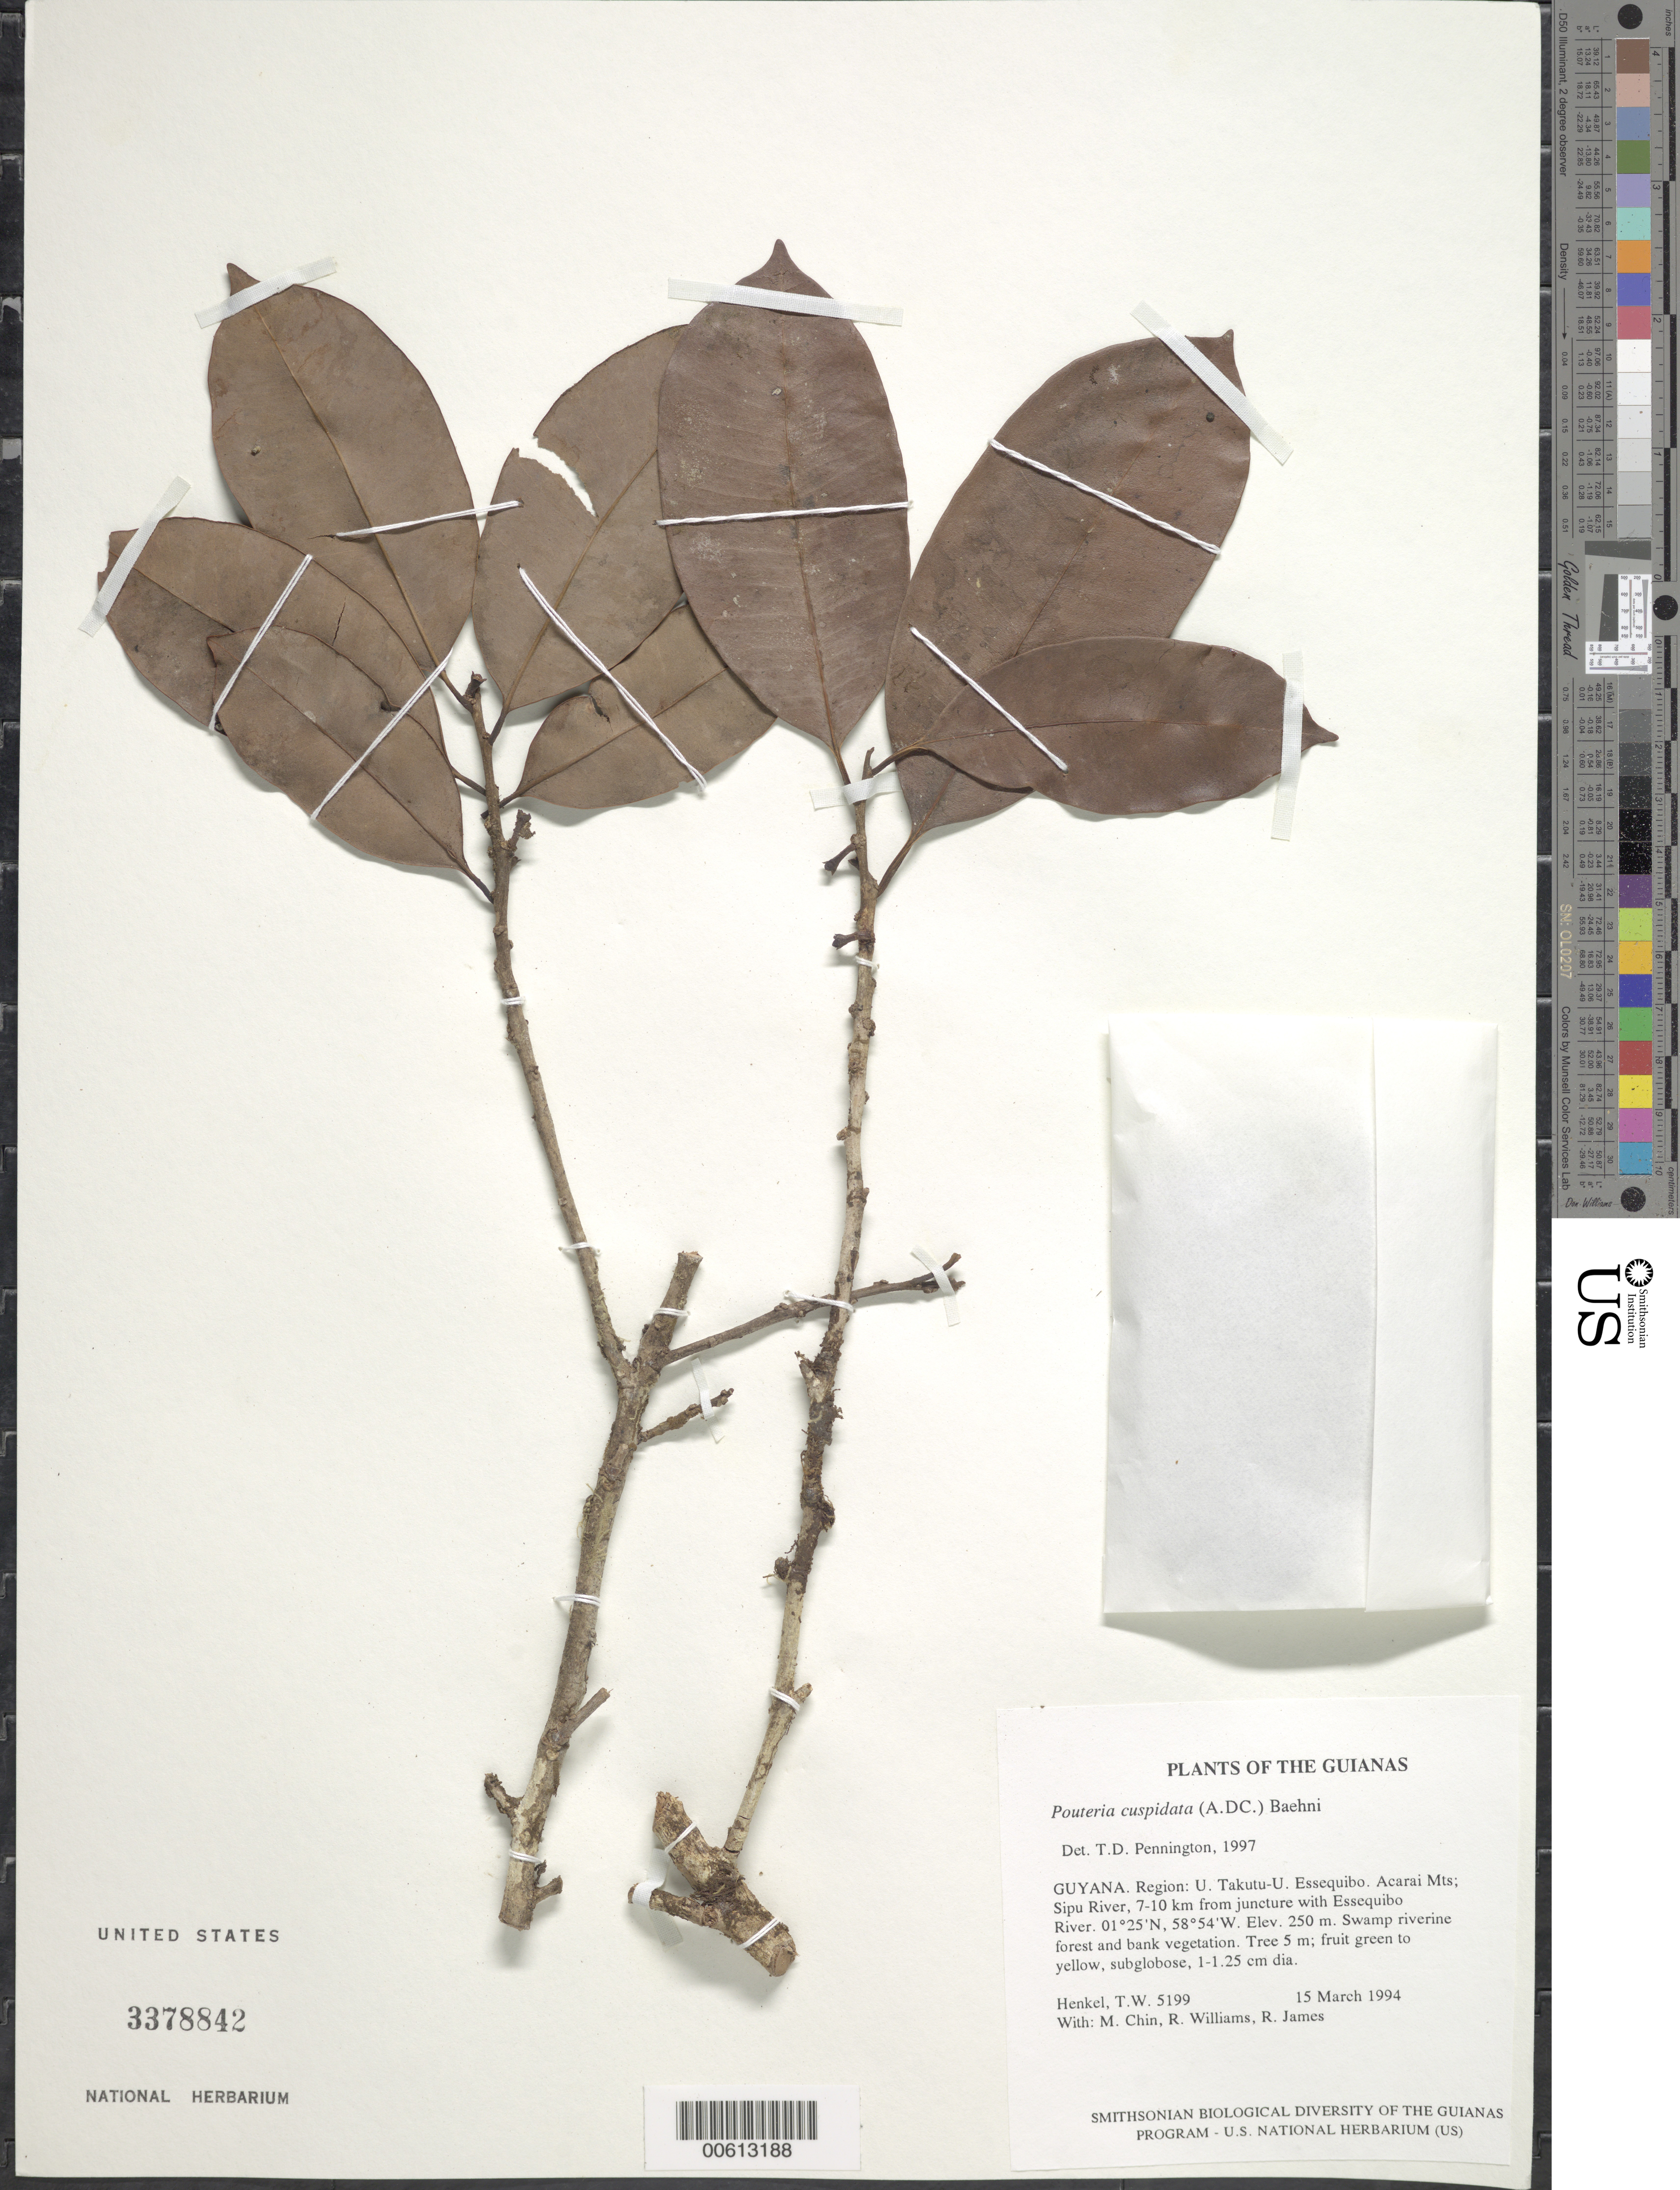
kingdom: Plantae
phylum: Tracheophyta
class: Magnoliopsida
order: Ericales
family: Sapotaceae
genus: Pouteria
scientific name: Pouteria cuspidata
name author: (A. DC.) Baehni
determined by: Pennington, T. D., (K)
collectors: T. Henkel, M. Chin, R. Williams & R. James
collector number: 5199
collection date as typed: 15 March 1994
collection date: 1994-03-15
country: Guyana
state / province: U. Takutu-U. Essequibo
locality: Acarai Mts; Sipu River, 7-10 km from juncture with Essequibo River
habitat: Swamp riverine forest and bank vegetation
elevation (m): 250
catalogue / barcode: US 3378842